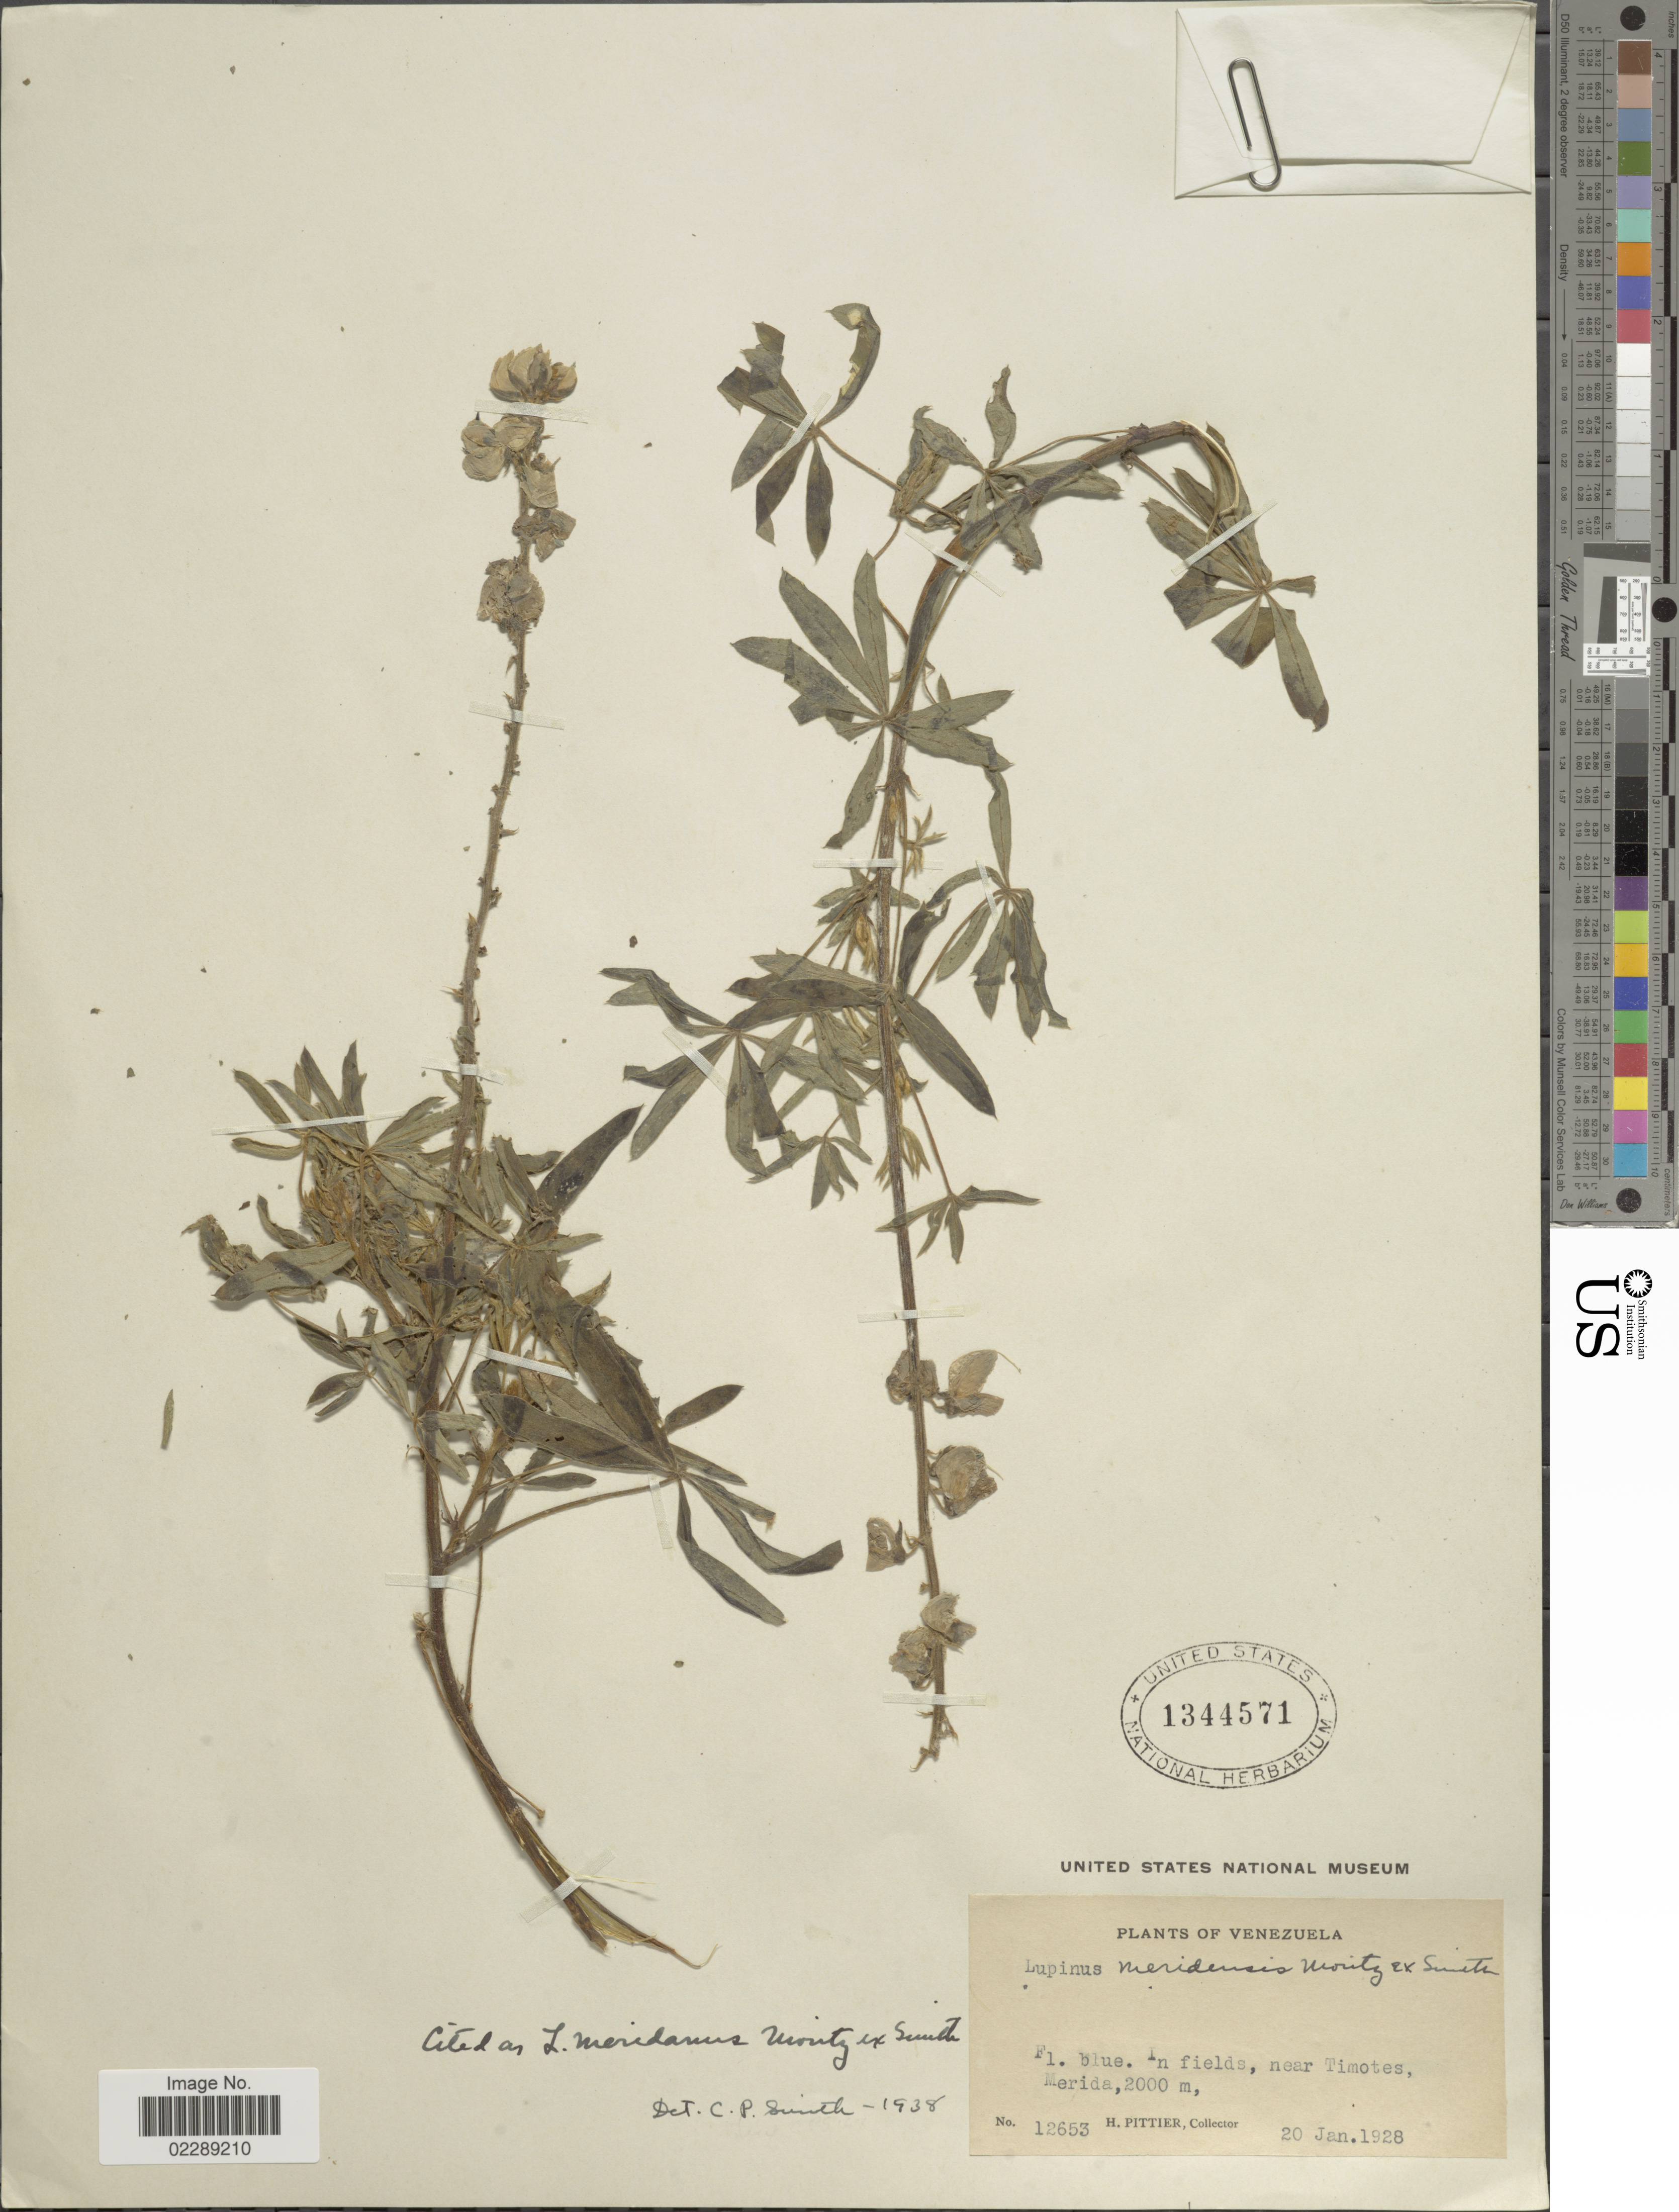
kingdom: Plantae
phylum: Tracheophyta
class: Magnoliopsida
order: Fabales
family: Fabaceae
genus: Lupinus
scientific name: Lupinus meridanus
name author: Moritz ex C.P. Sm.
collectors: H. F. Pittier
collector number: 12653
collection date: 1928-01-20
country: Venezuela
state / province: Mérida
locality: Near Timotes, Merida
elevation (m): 2000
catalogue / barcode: US 1344571